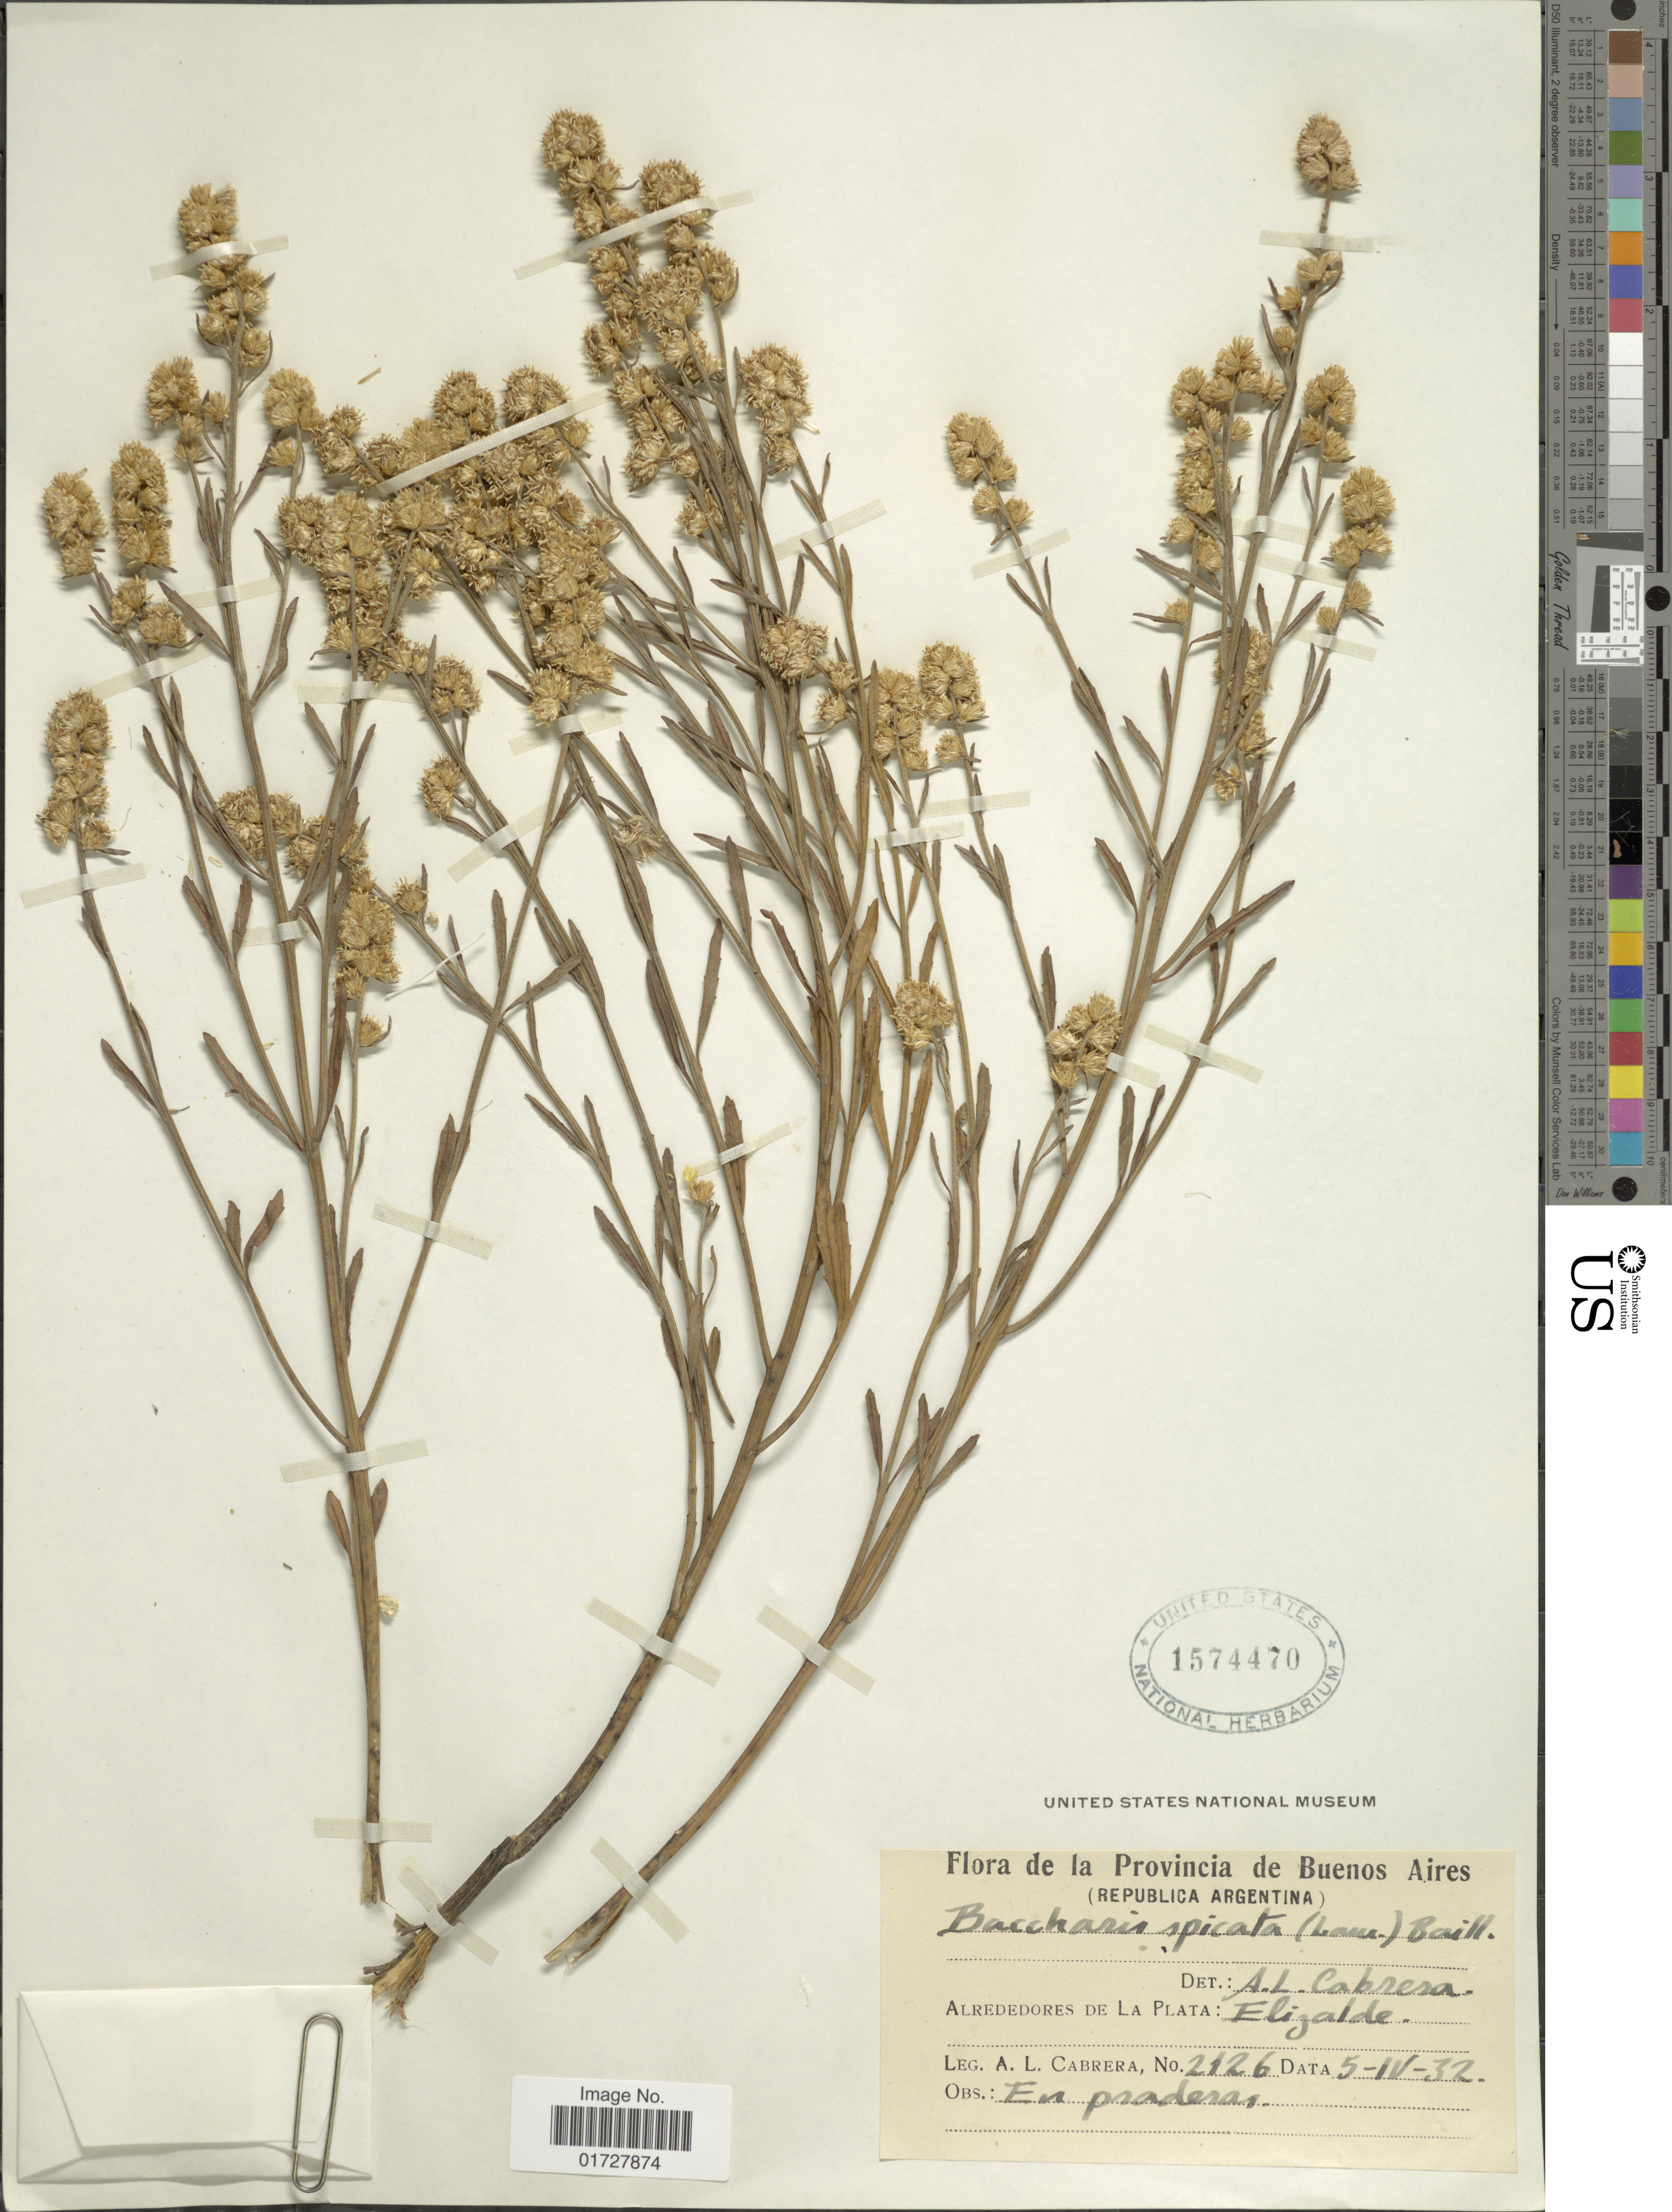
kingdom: Plantae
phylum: Tracheophyta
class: Magnoliopsida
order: Asterales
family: Asteraceae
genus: Baccharis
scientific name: Baccharis spicata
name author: (Lam.) Baill.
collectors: A. L. Cabrera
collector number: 2126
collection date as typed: Transcribed d/m/y: 5/4/32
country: Argentina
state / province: Buenos Aires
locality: Republica Argentina, alrededores de La Plata, Elizalde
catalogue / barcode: US 1574470